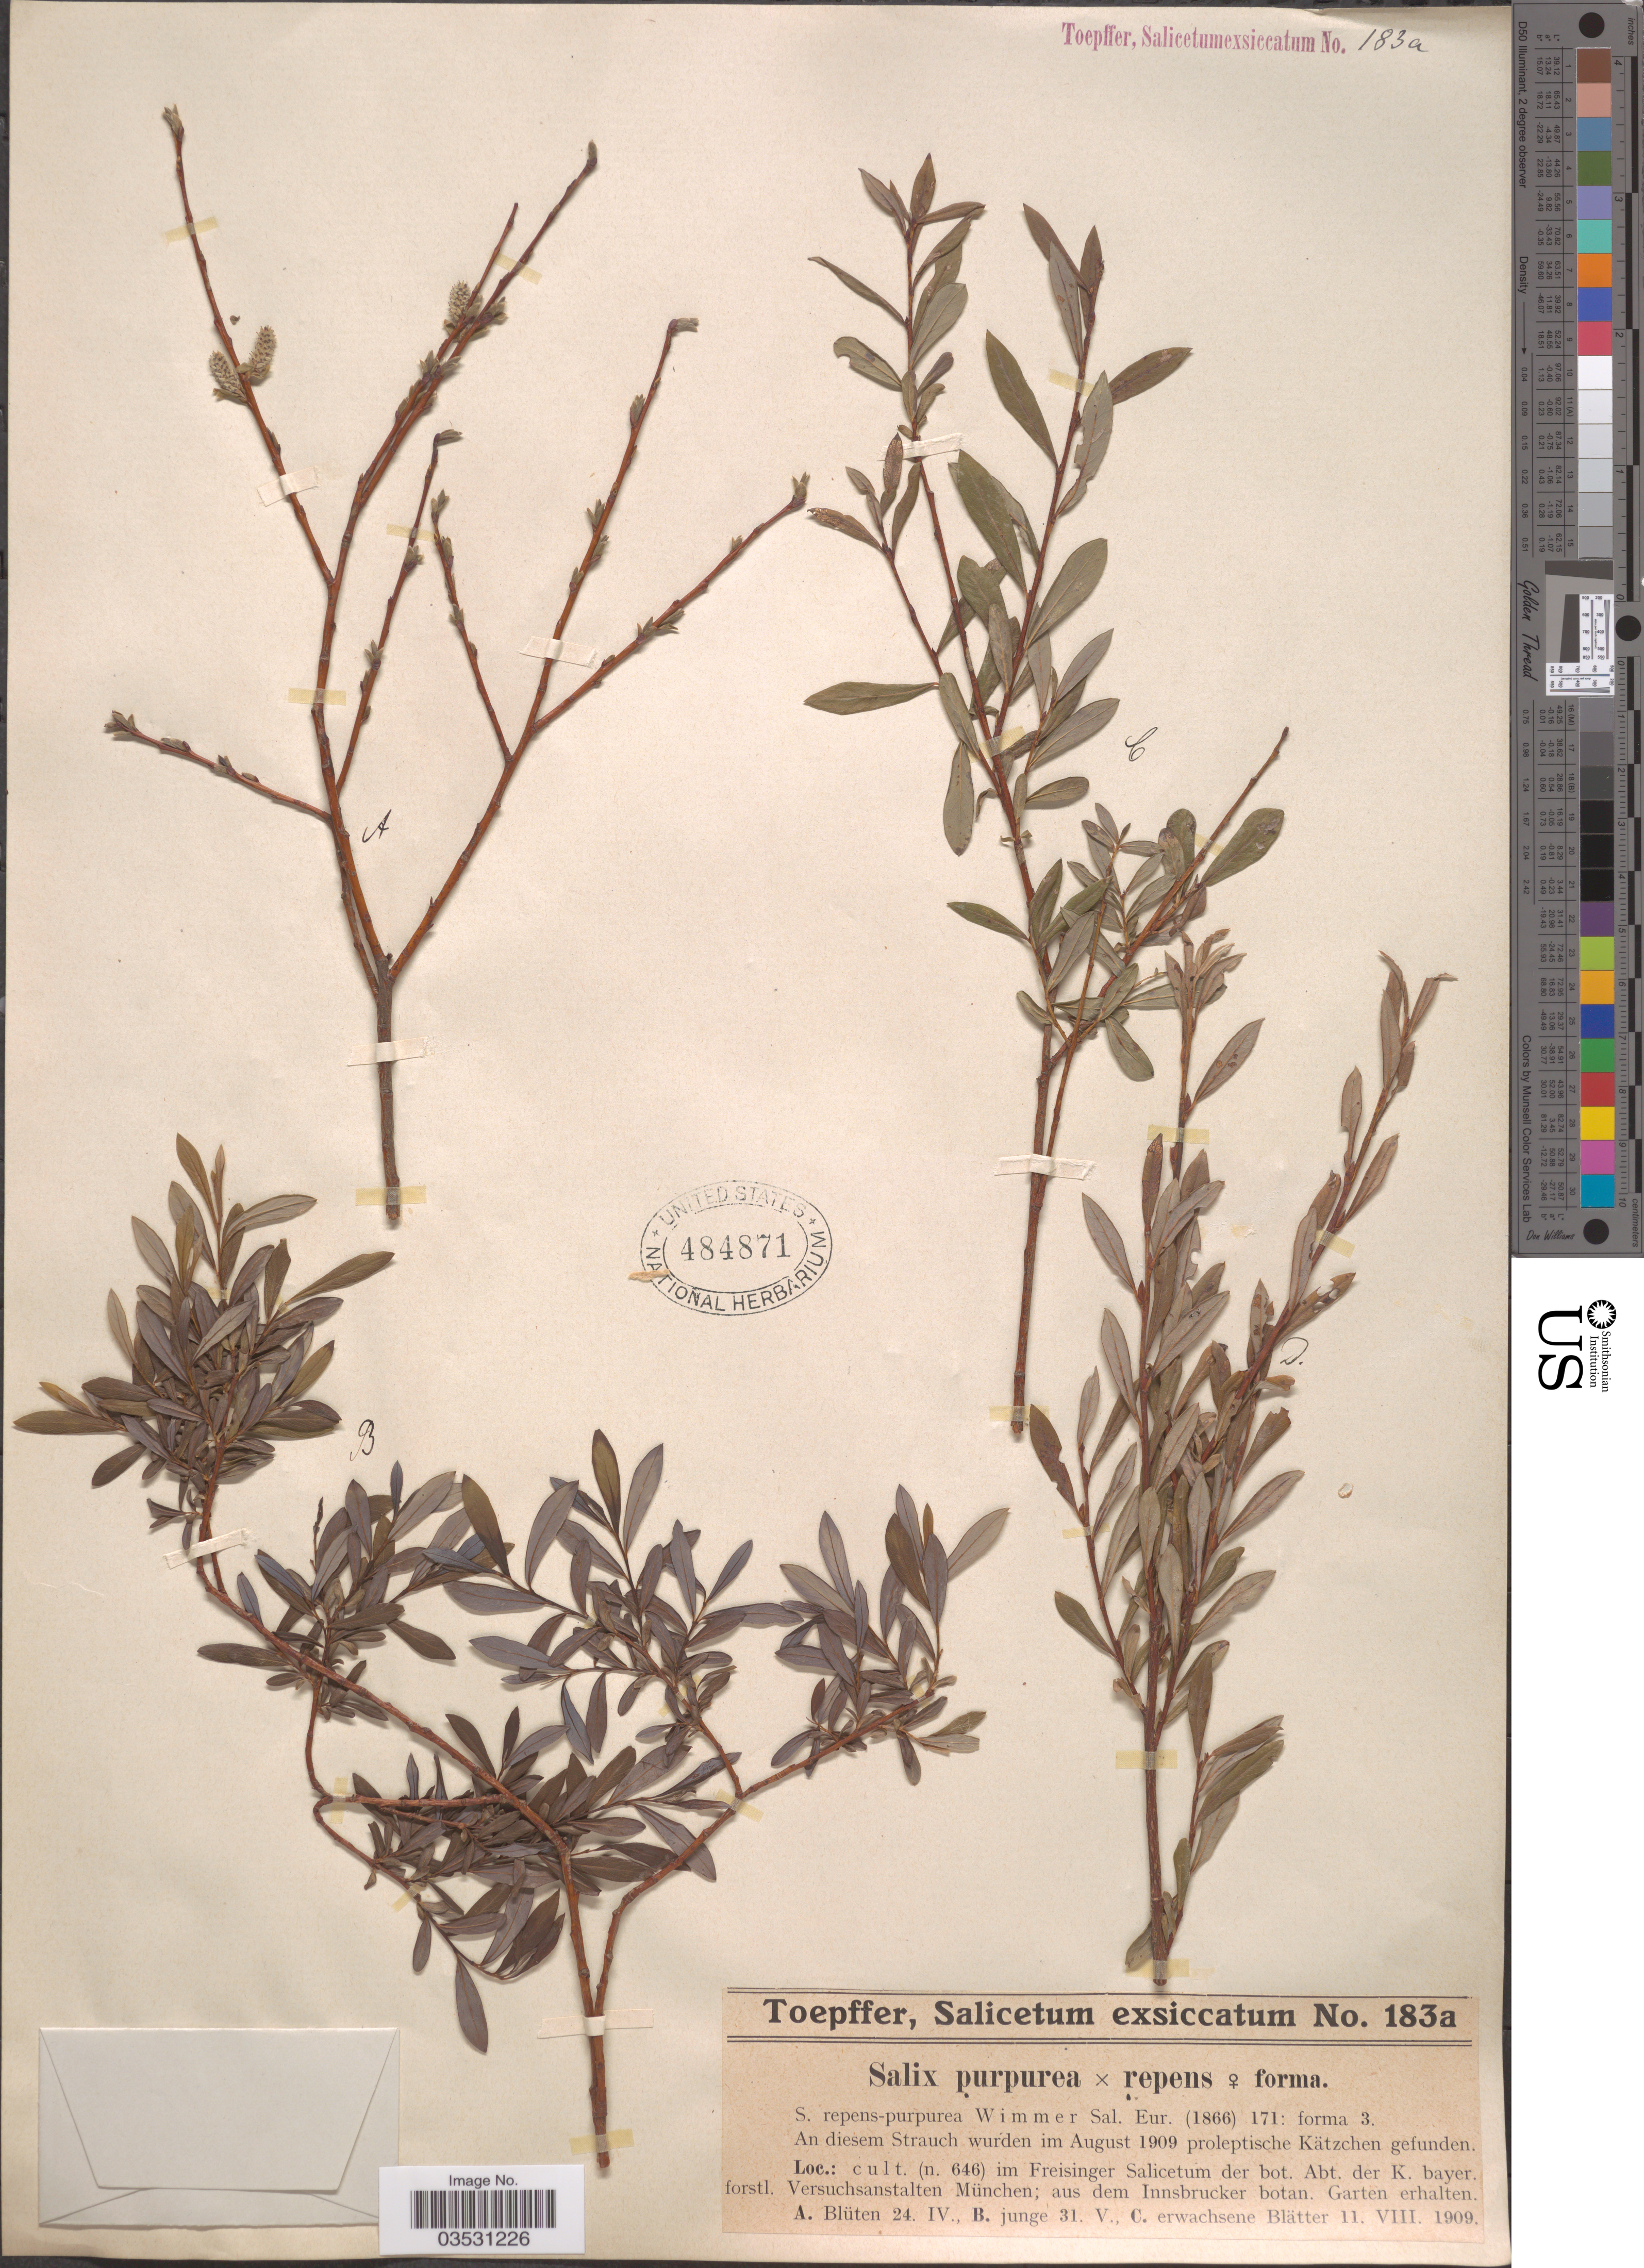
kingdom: Plantae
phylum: Tracheophyta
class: Magnoliopsida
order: Malpighiales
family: Salicaceae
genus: Salix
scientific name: Salix purpurea x S. repens L.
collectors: A. Toepffer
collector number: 183a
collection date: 1909-04-24/1909-08-11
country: Germany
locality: Cult. (n. 646) im Freisinger Salicetum der bot. Abt. der K. bayer. forstl. Versuchsanstalten München; aus dem Innsbrucker botan. Garten erhalten.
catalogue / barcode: US 484871